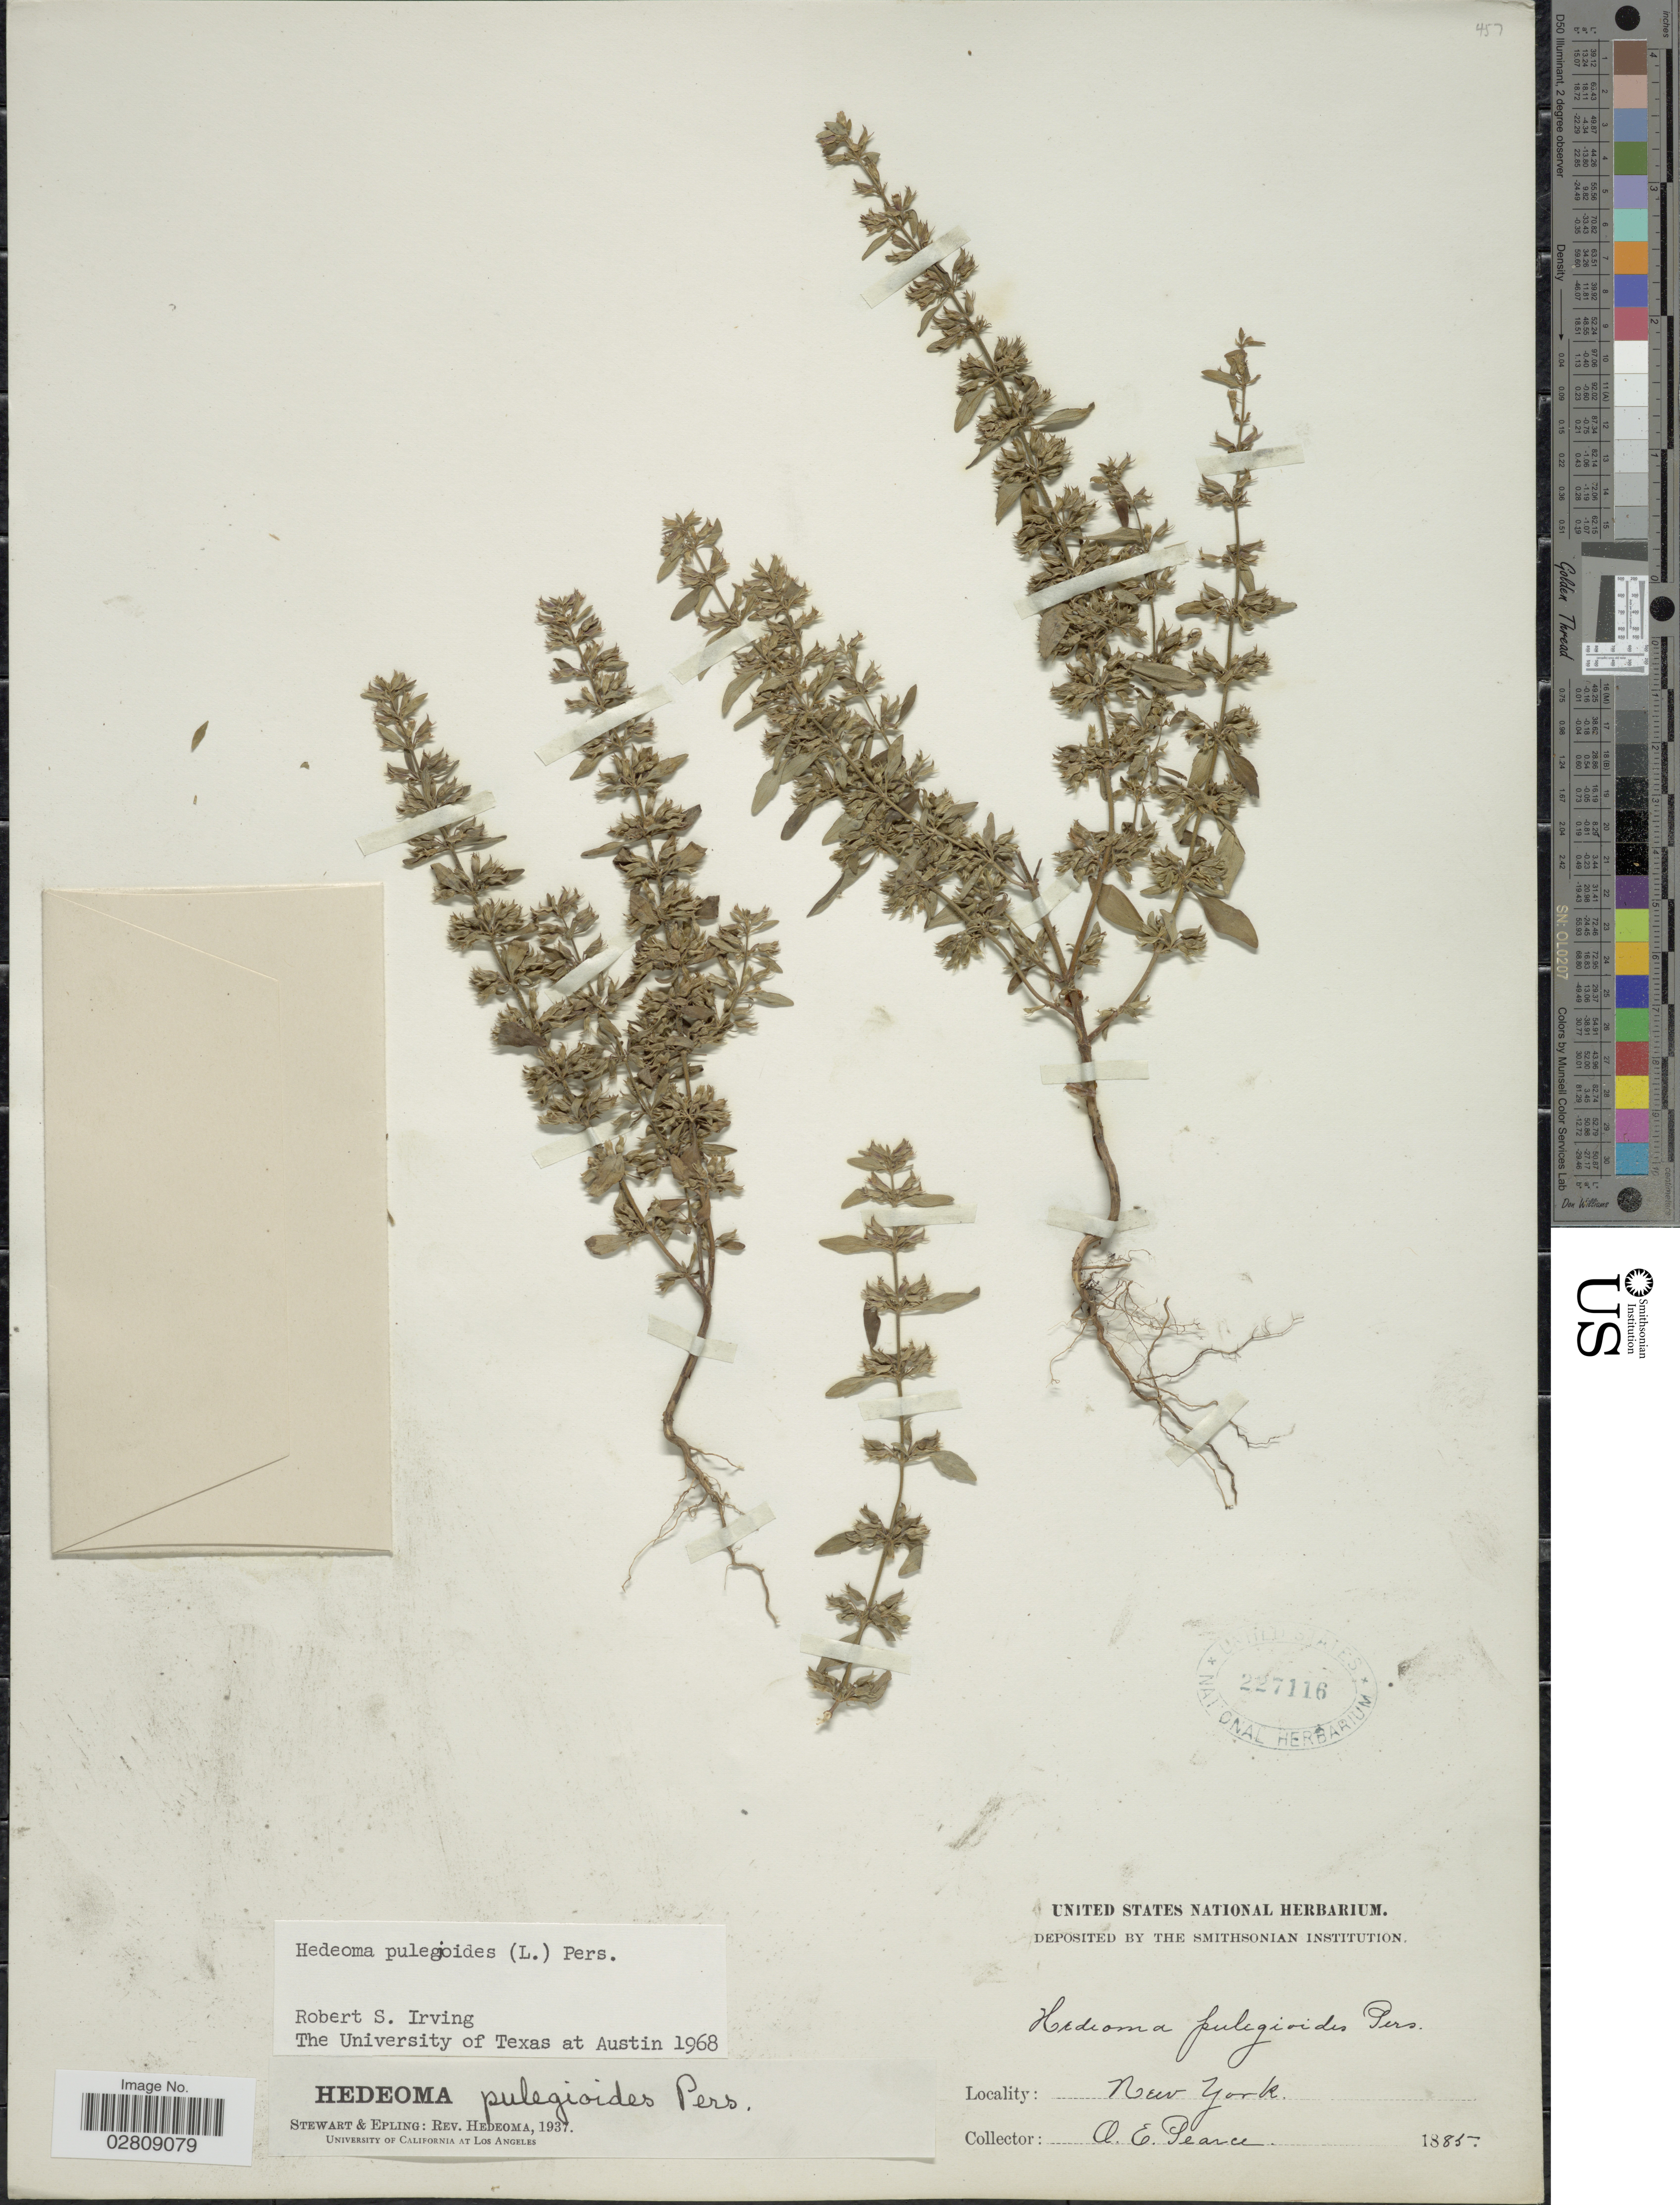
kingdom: Plantae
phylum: Tracheophyta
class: Magnoliopsida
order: Lamiales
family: Lamiaceae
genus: Hedeoma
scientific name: Hedeoma pulegioides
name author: (L.) Pers.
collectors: A. Pearce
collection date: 1885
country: United States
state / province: New York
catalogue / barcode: US 227116